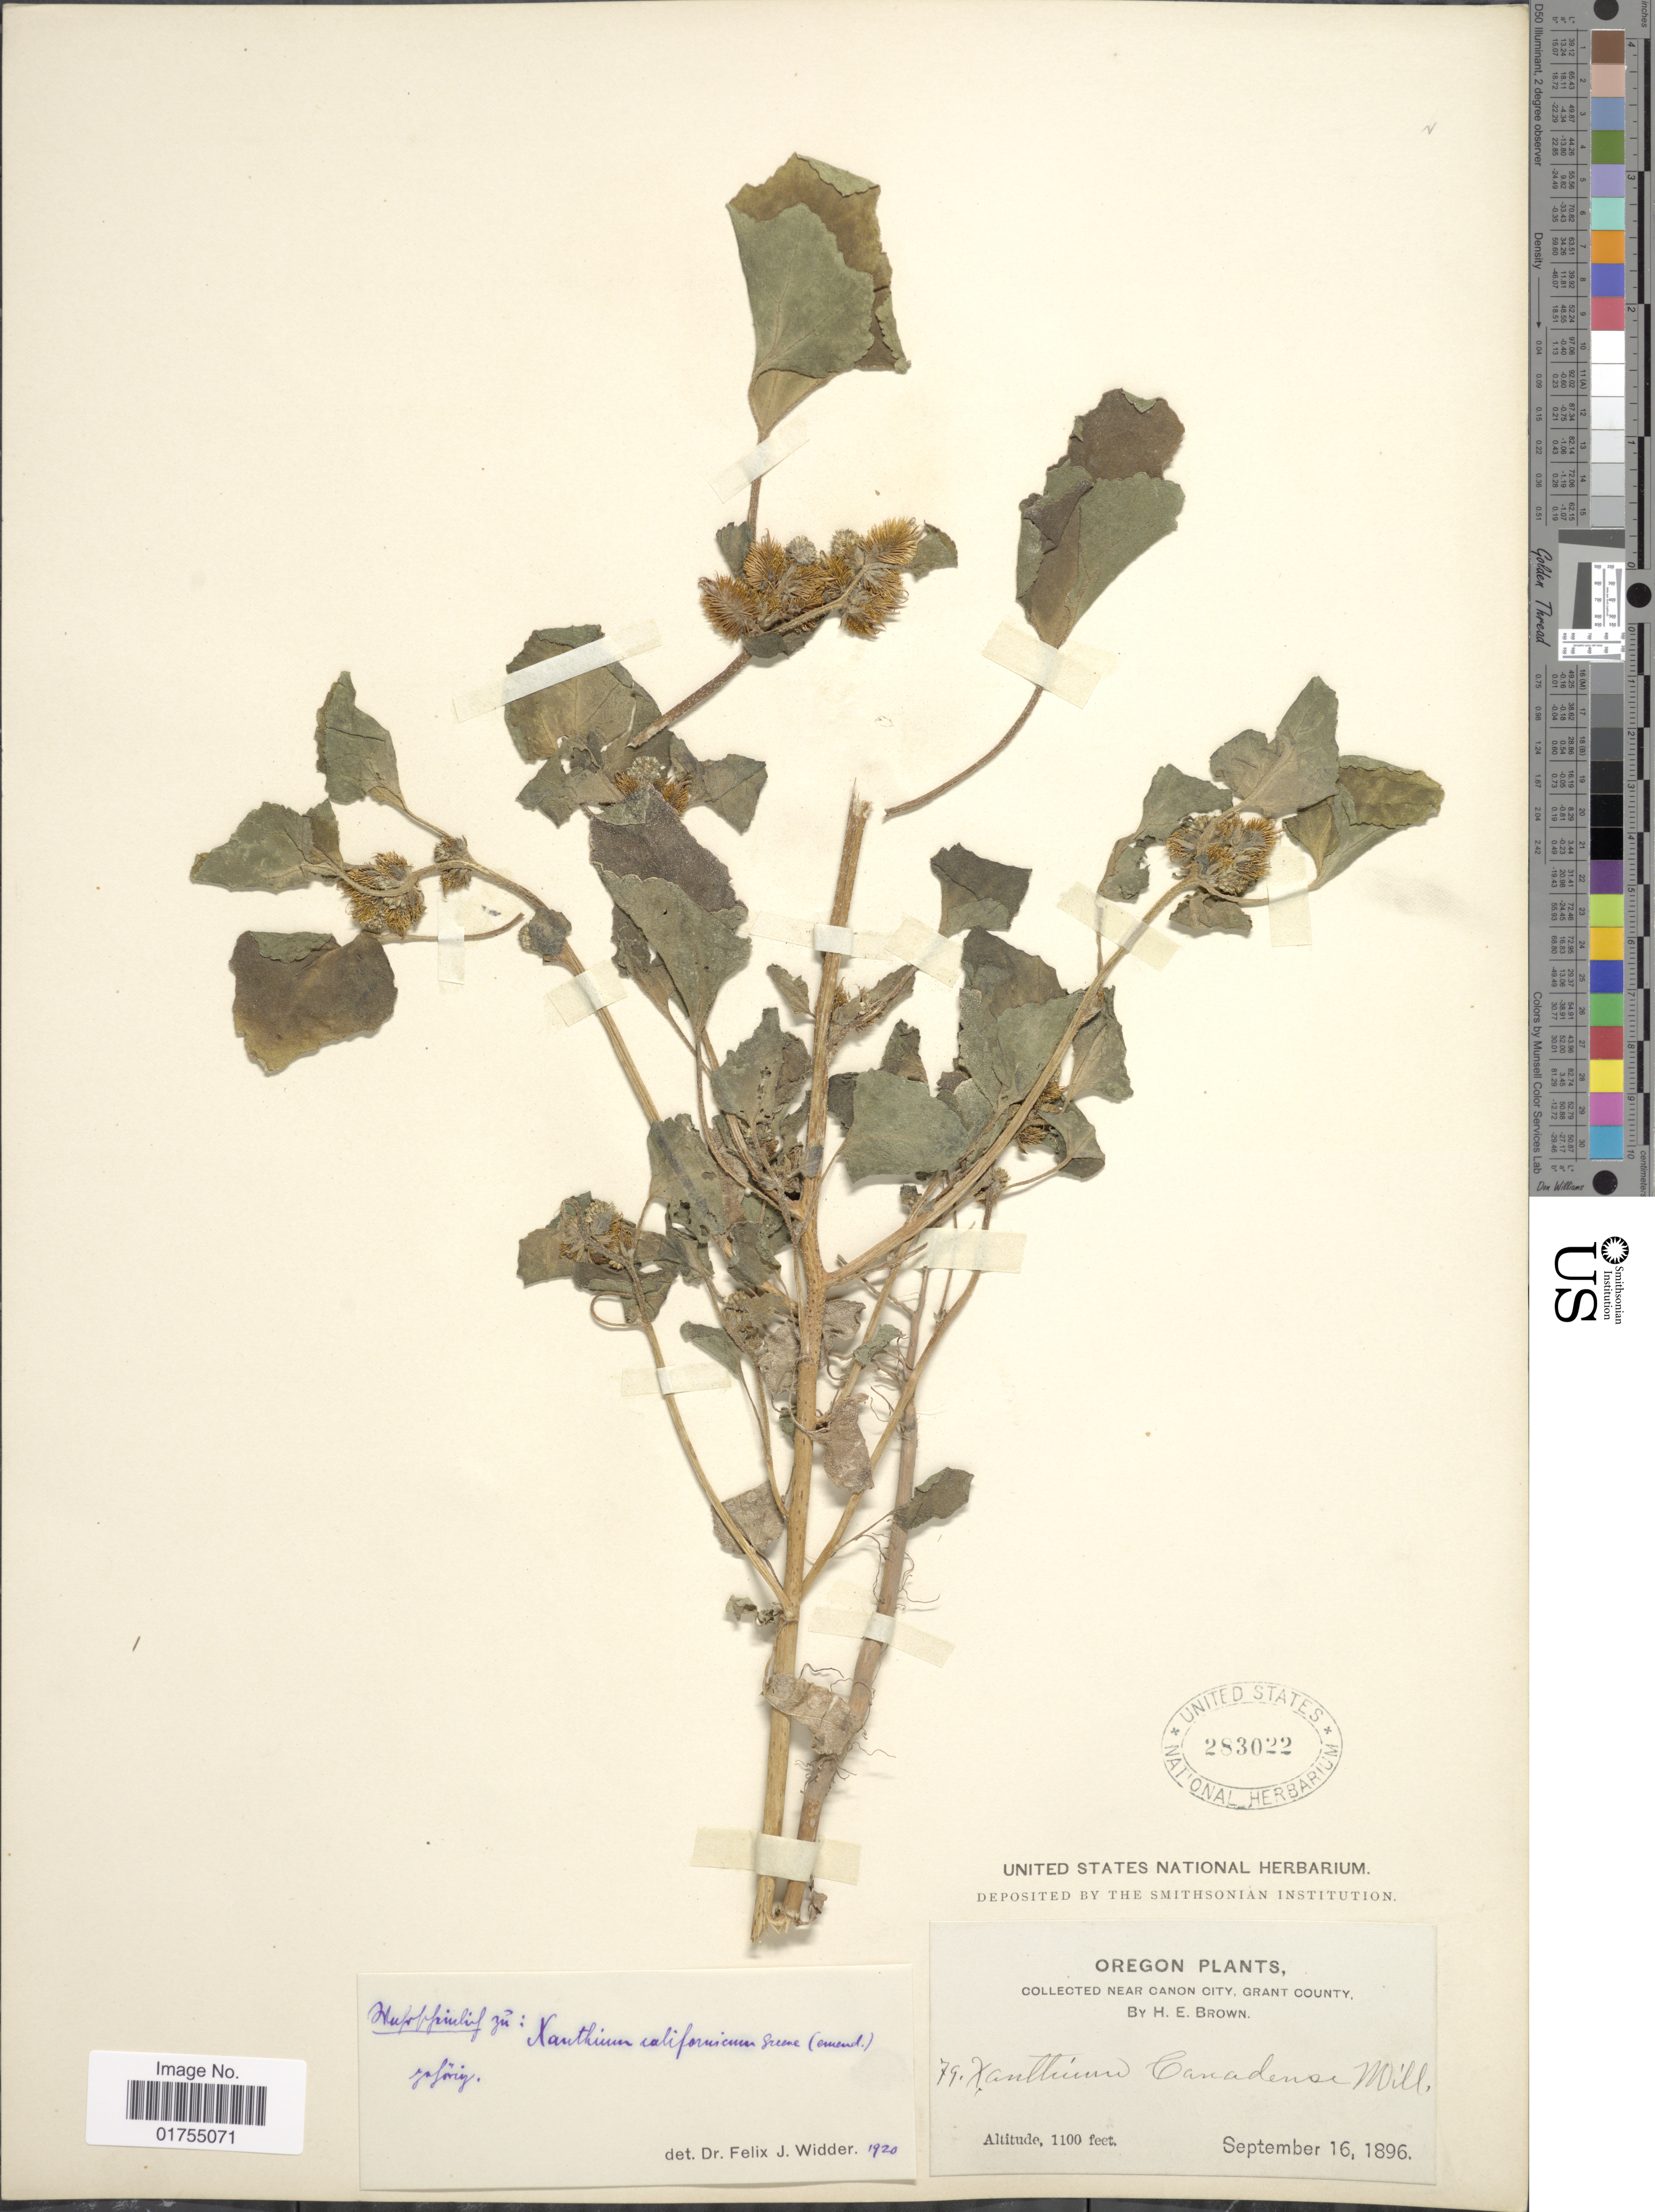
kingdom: Plantae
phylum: Tracheophyta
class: Magnoliopsida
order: Asterales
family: Asteraceae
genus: Xanthium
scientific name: Xanthium californicum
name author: Greene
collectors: H. E. Brown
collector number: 79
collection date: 1896-09-16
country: United States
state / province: Oregon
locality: Near Canon City, GRant County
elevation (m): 335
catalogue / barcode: US 283022